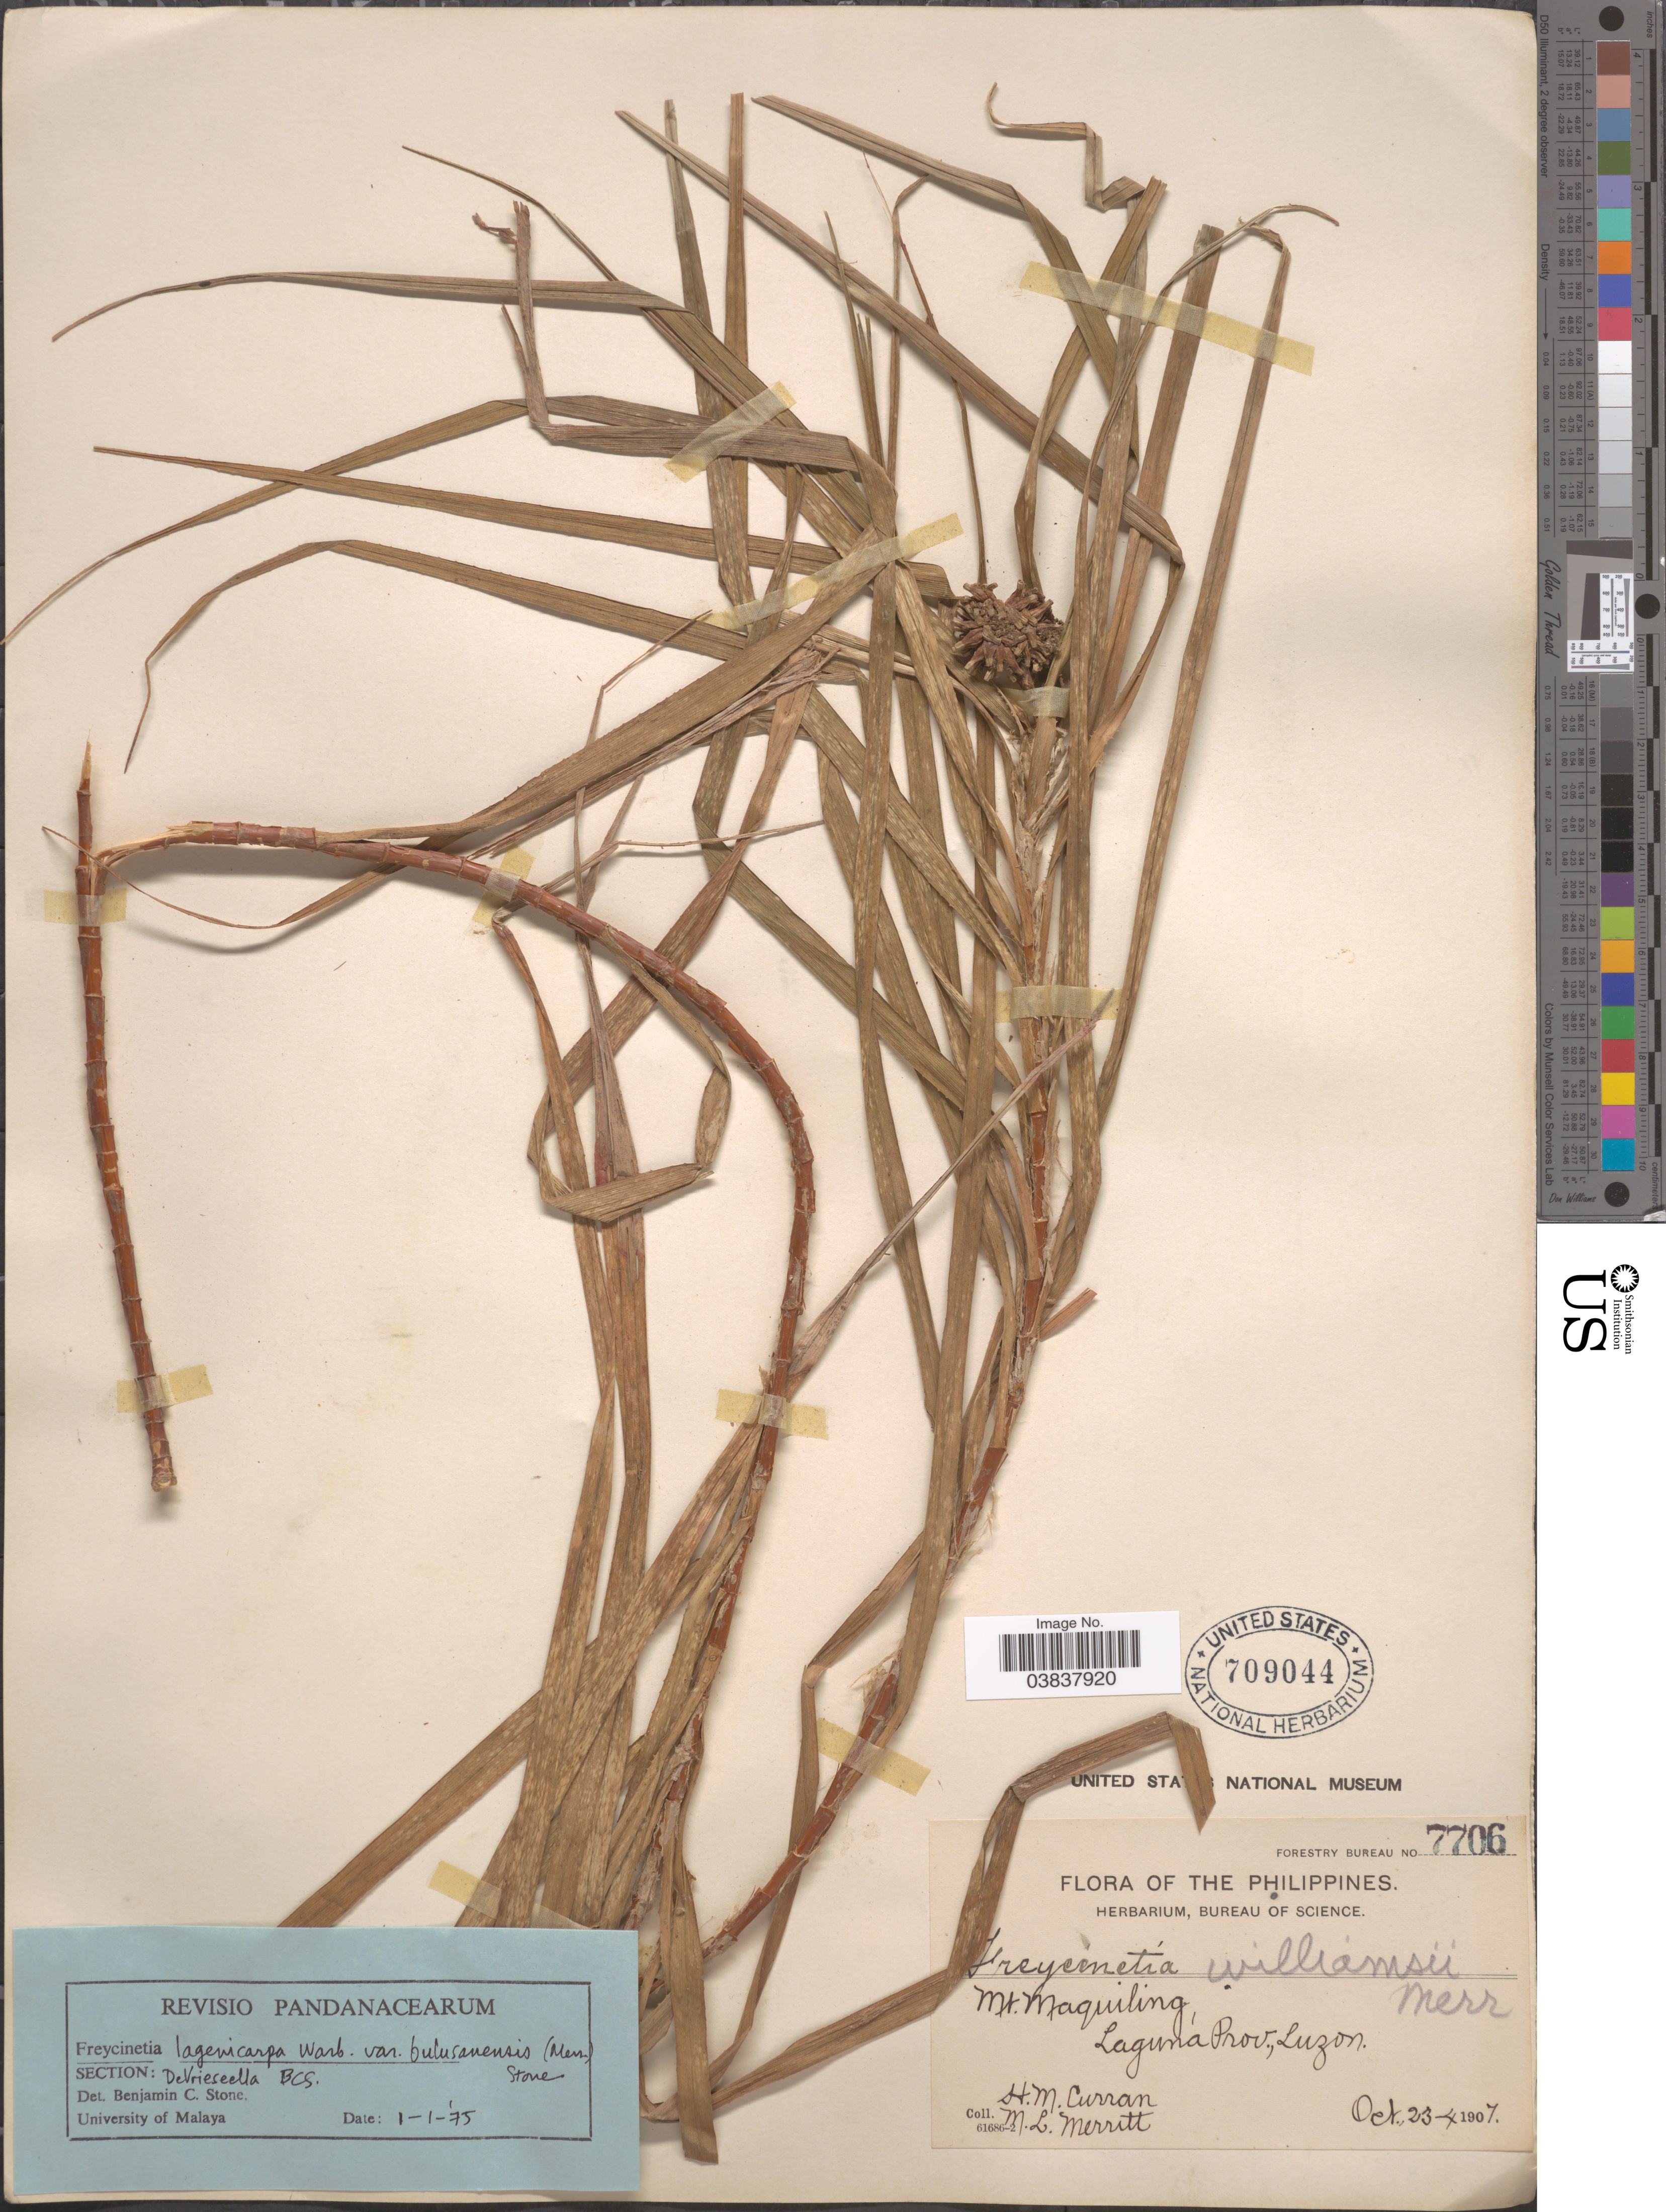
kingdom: Plantae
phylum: Tracheophyta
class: Liliopsida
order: Pandanales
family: Pandanaceae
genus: Freycinetia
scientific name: Freycinetia lagenicarpa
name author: Warb.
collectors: H. M. Curran & M. L. Merritt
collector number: Forestry Bureau 7706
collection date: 1907-10-23/1907-10-24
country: Philippines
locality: Mt. Maquiling, Laguna Prov., Luzon.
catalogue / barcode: US 709044